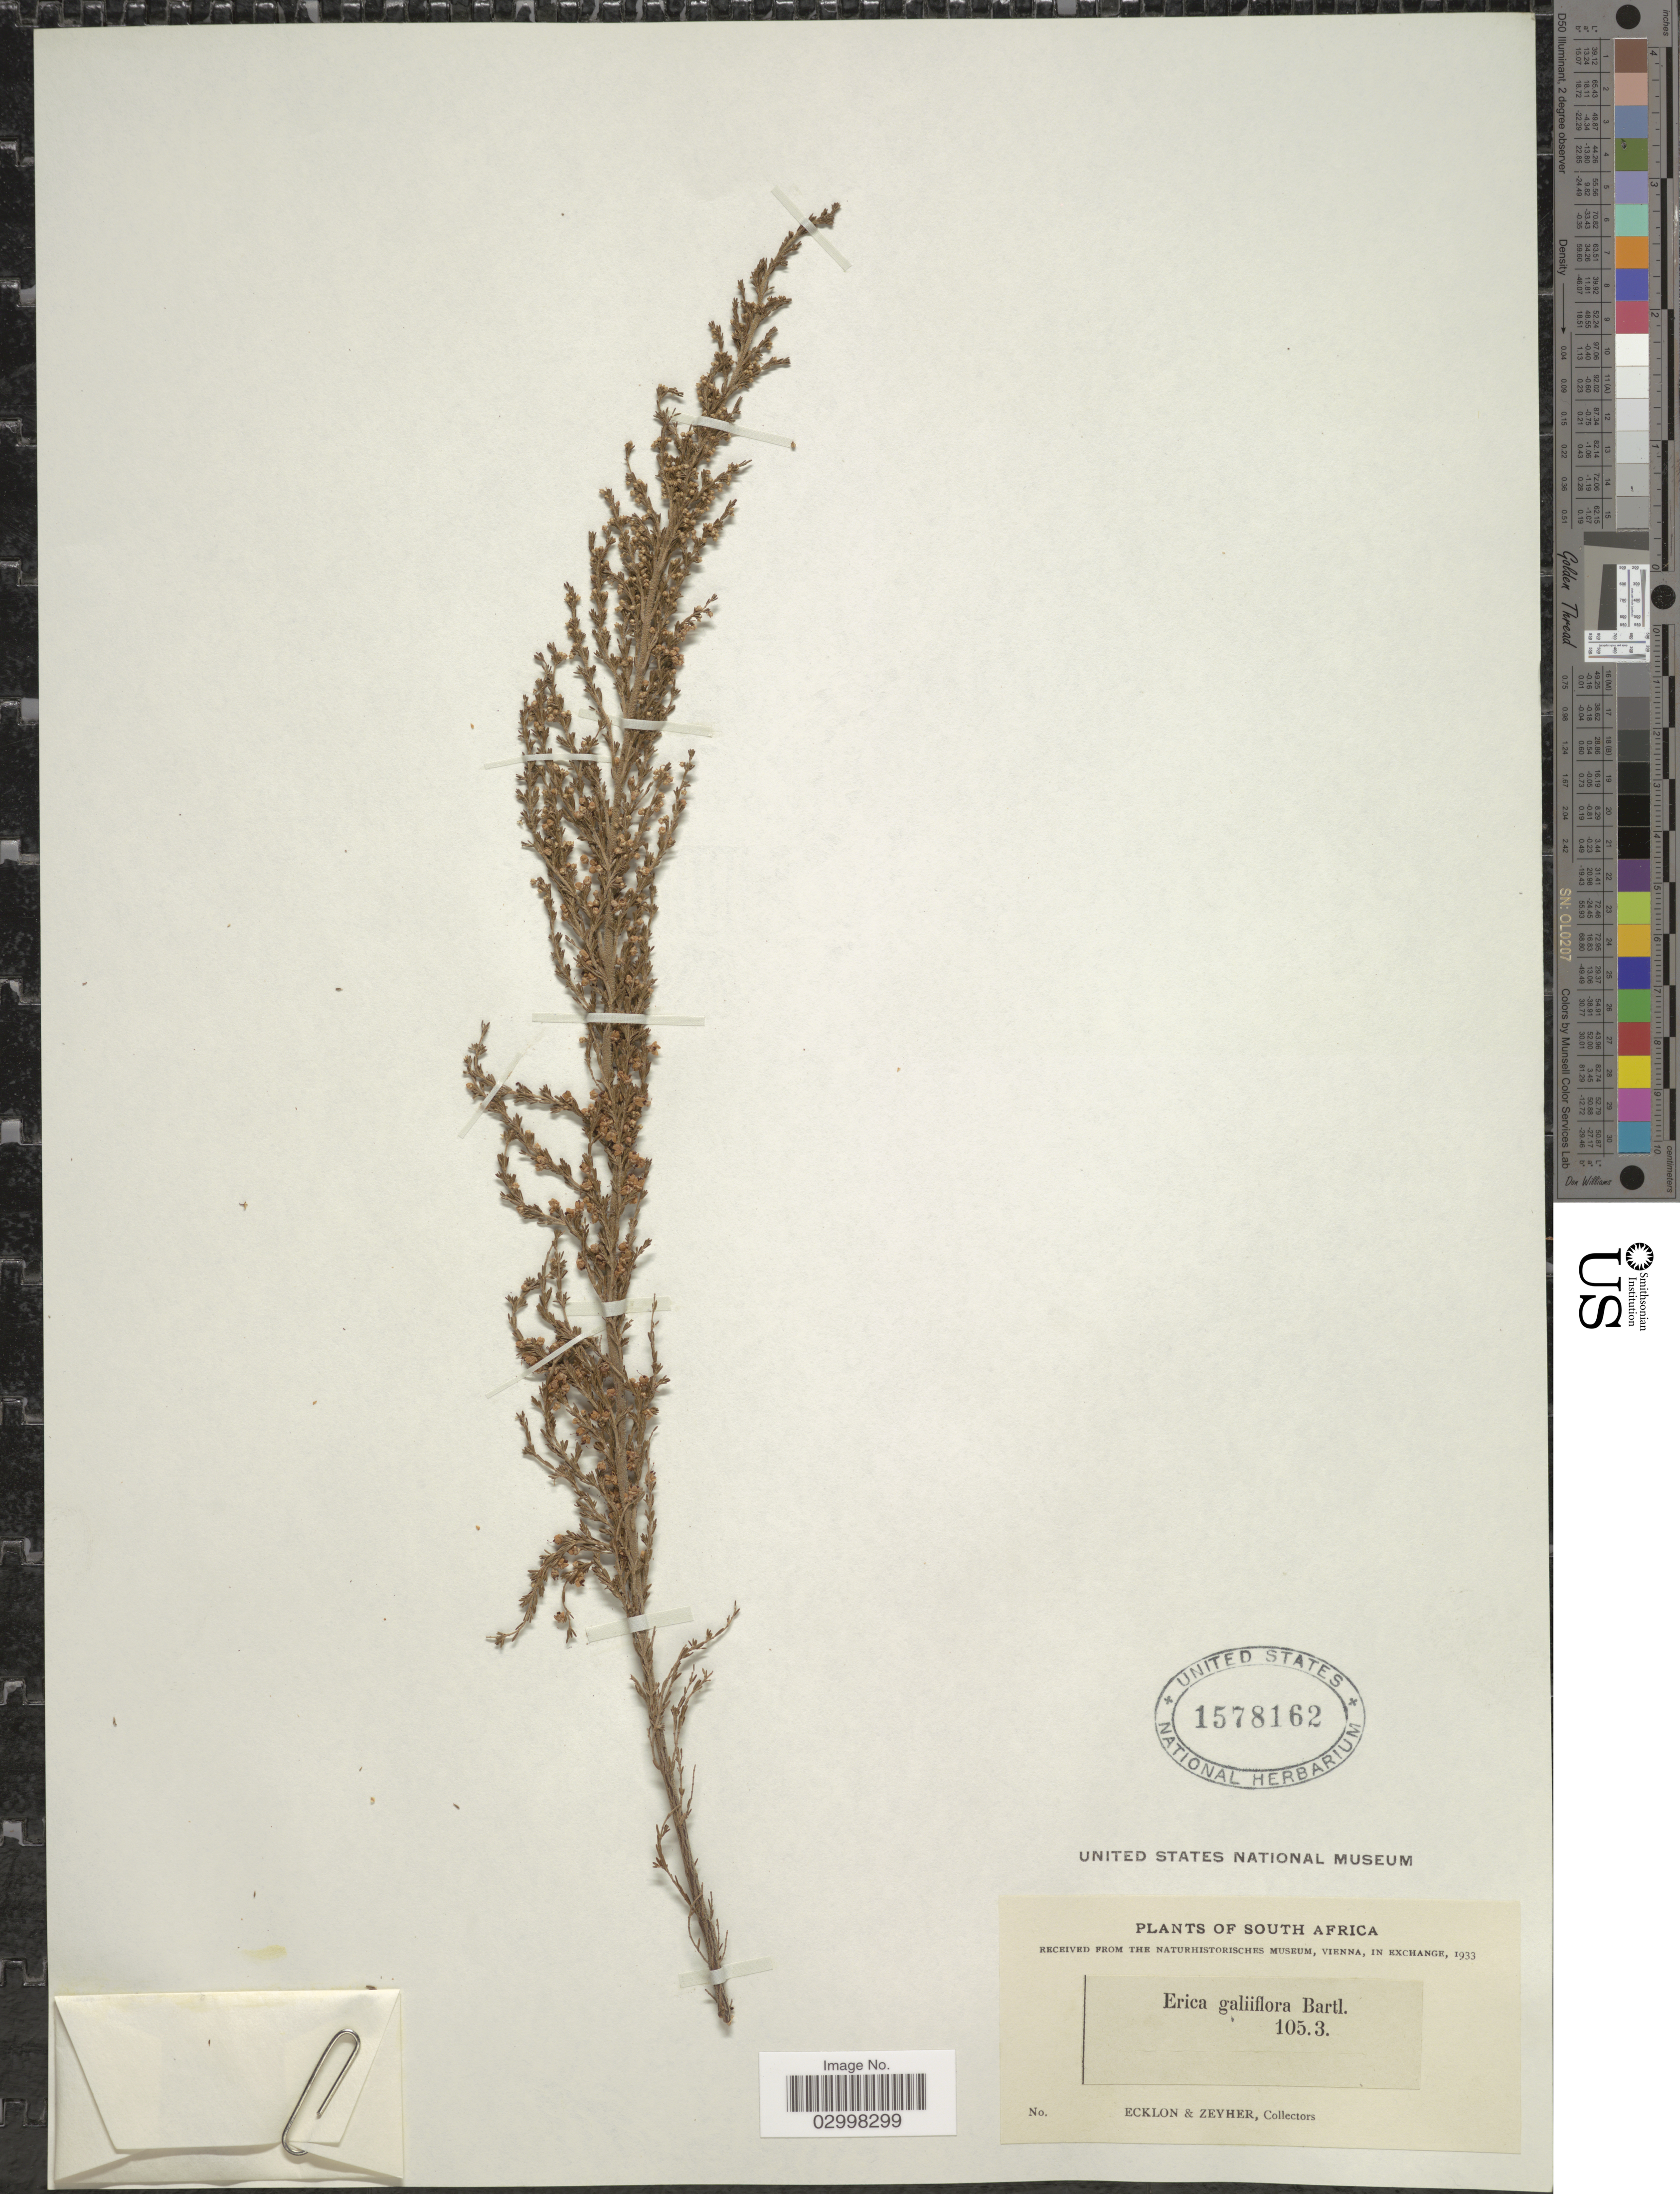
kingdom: Plantae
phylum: Tracheophyta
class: Magnoliopsida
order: Ericales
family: Ericaceae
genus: Erica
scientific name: Erica galiiflora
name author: Bartl.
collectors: -. Ecklon & -. Zeyher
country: South Africa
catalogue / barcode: US 1578162